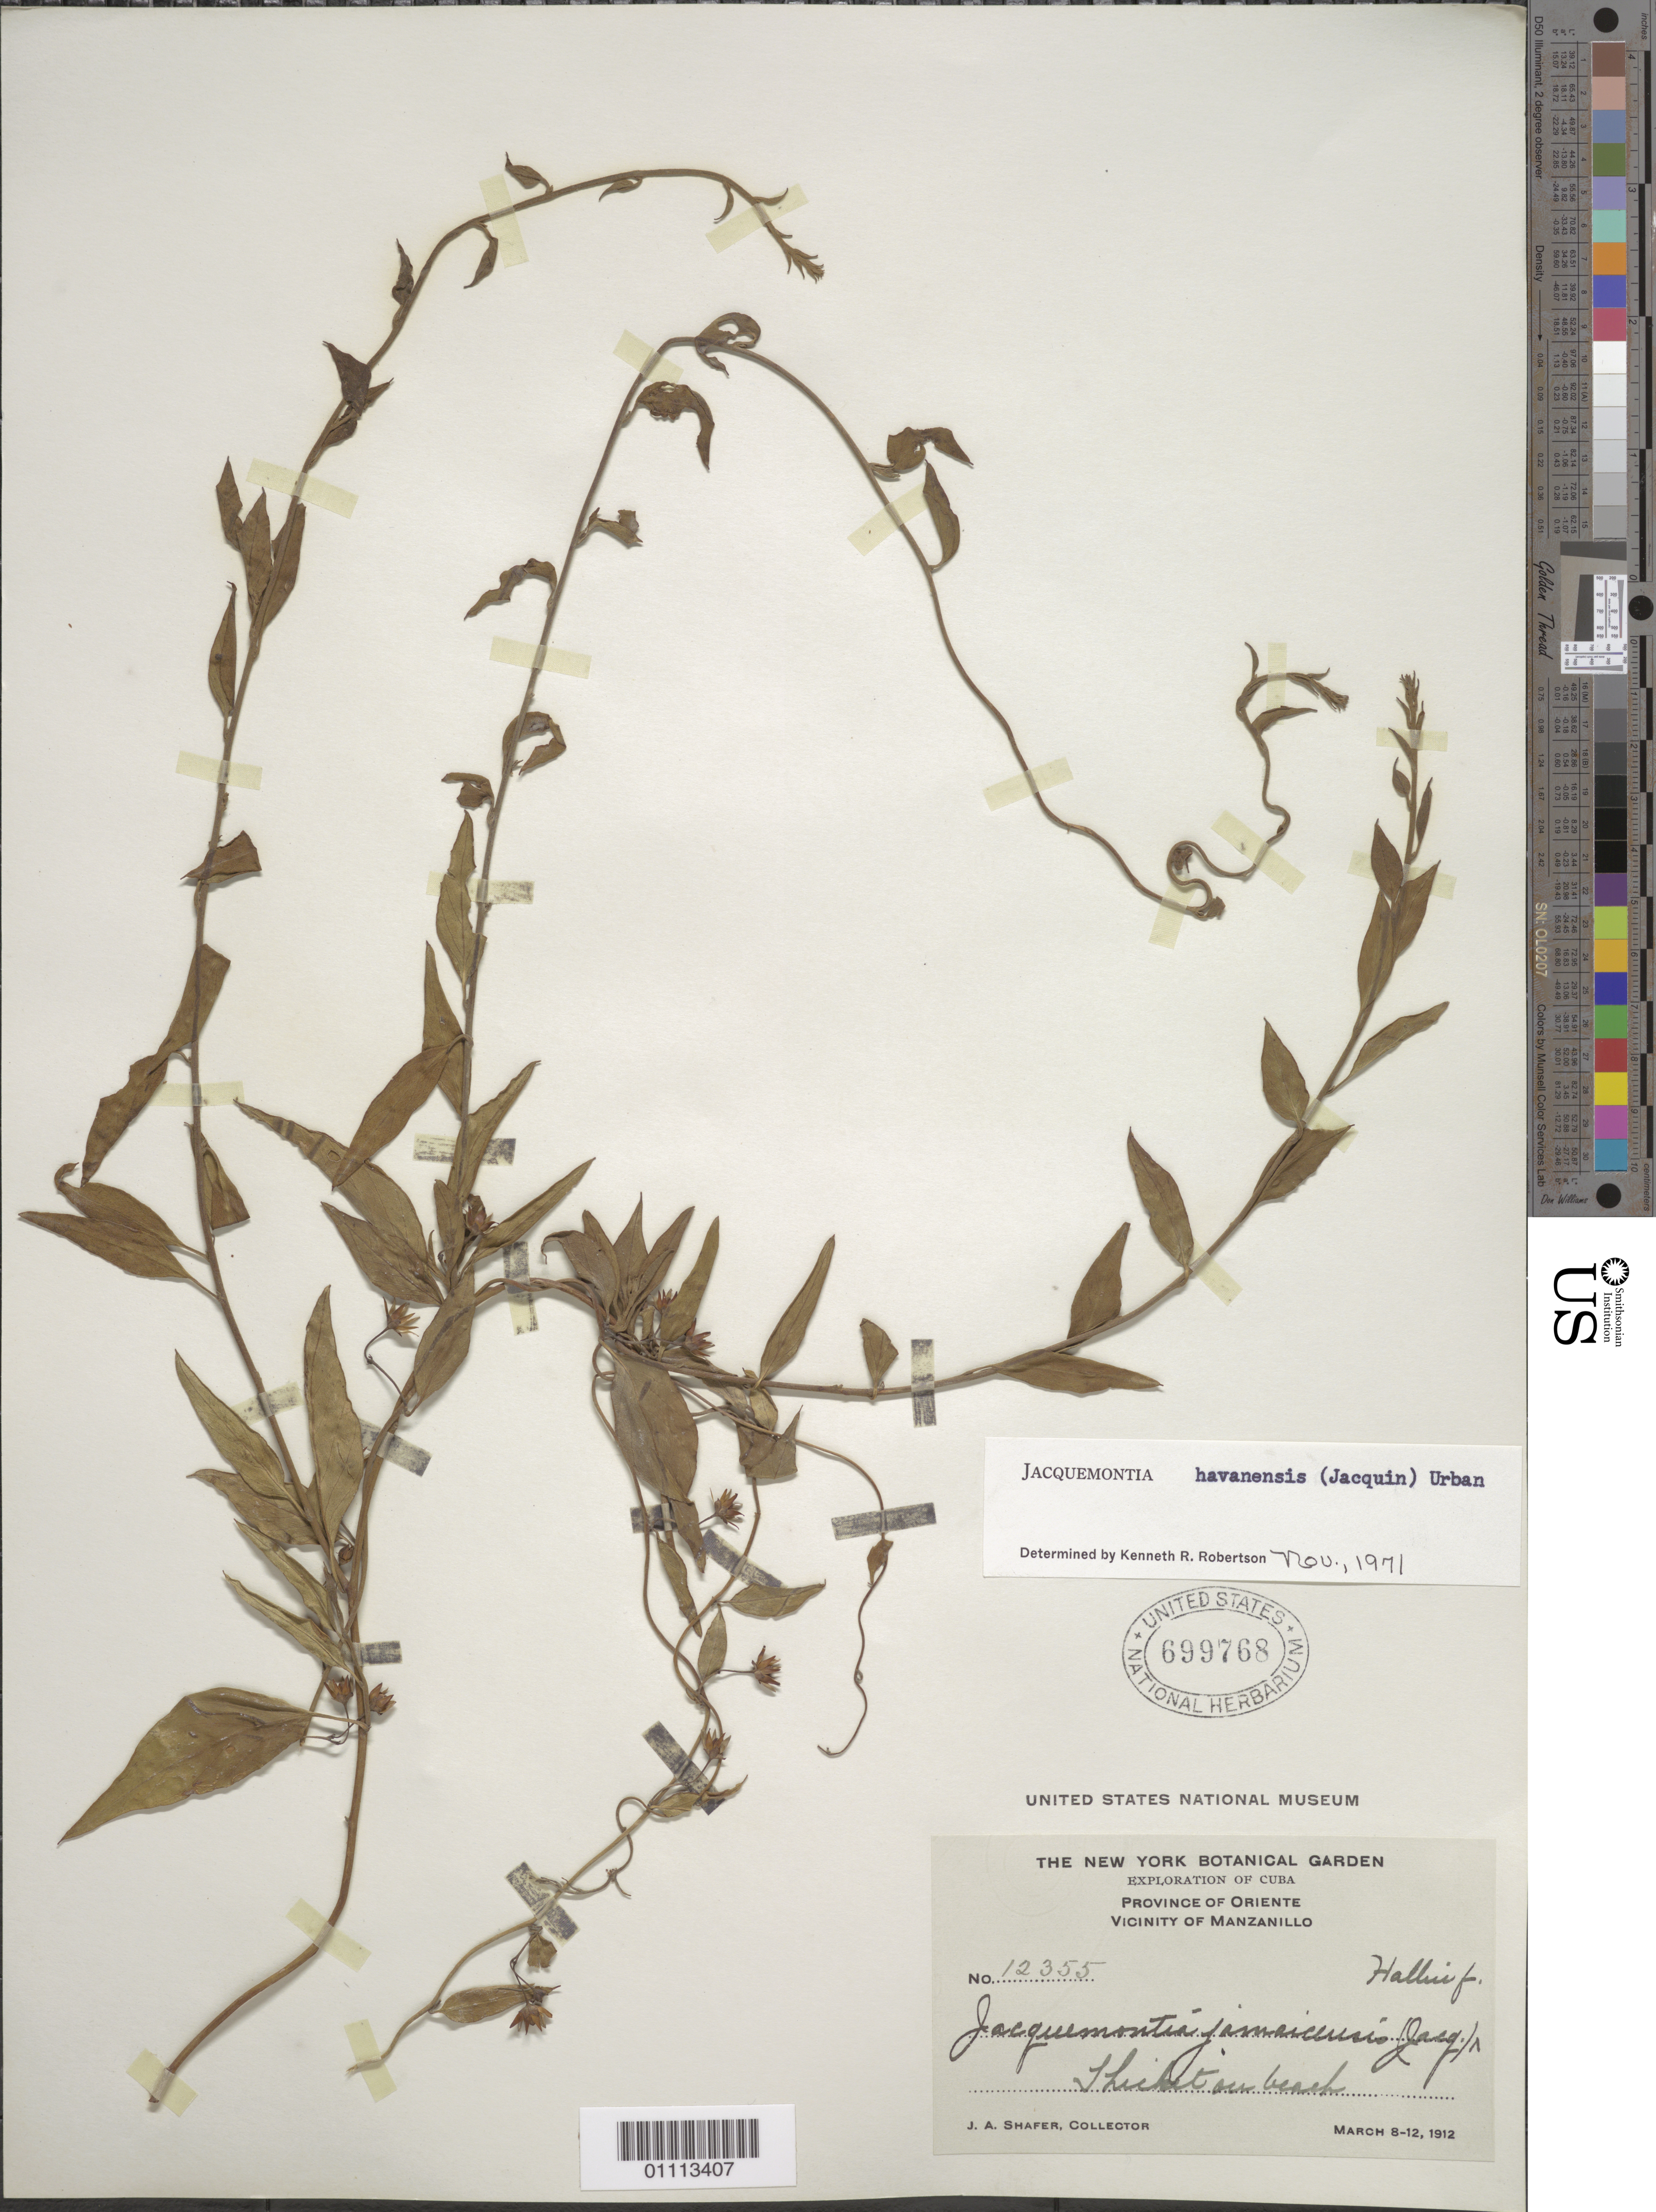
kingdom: Plantae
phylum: Tracheophyta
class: Magnoliopsida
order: Solanales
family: Convolvulaceae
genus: Jacquemontia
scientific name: Jacquemontia havanensis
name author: (Jacq.) Urb.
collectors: J. A. Shafer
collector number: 12355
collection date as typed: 08 Mar 1912 to 12 Mar 1912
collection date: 1912-03-08/1912-03-12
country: Cuba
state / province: Granma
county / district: Manzanillo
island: Cuba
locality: Vicinity of Manzanillo Thicket on beach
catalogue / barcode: US 699768